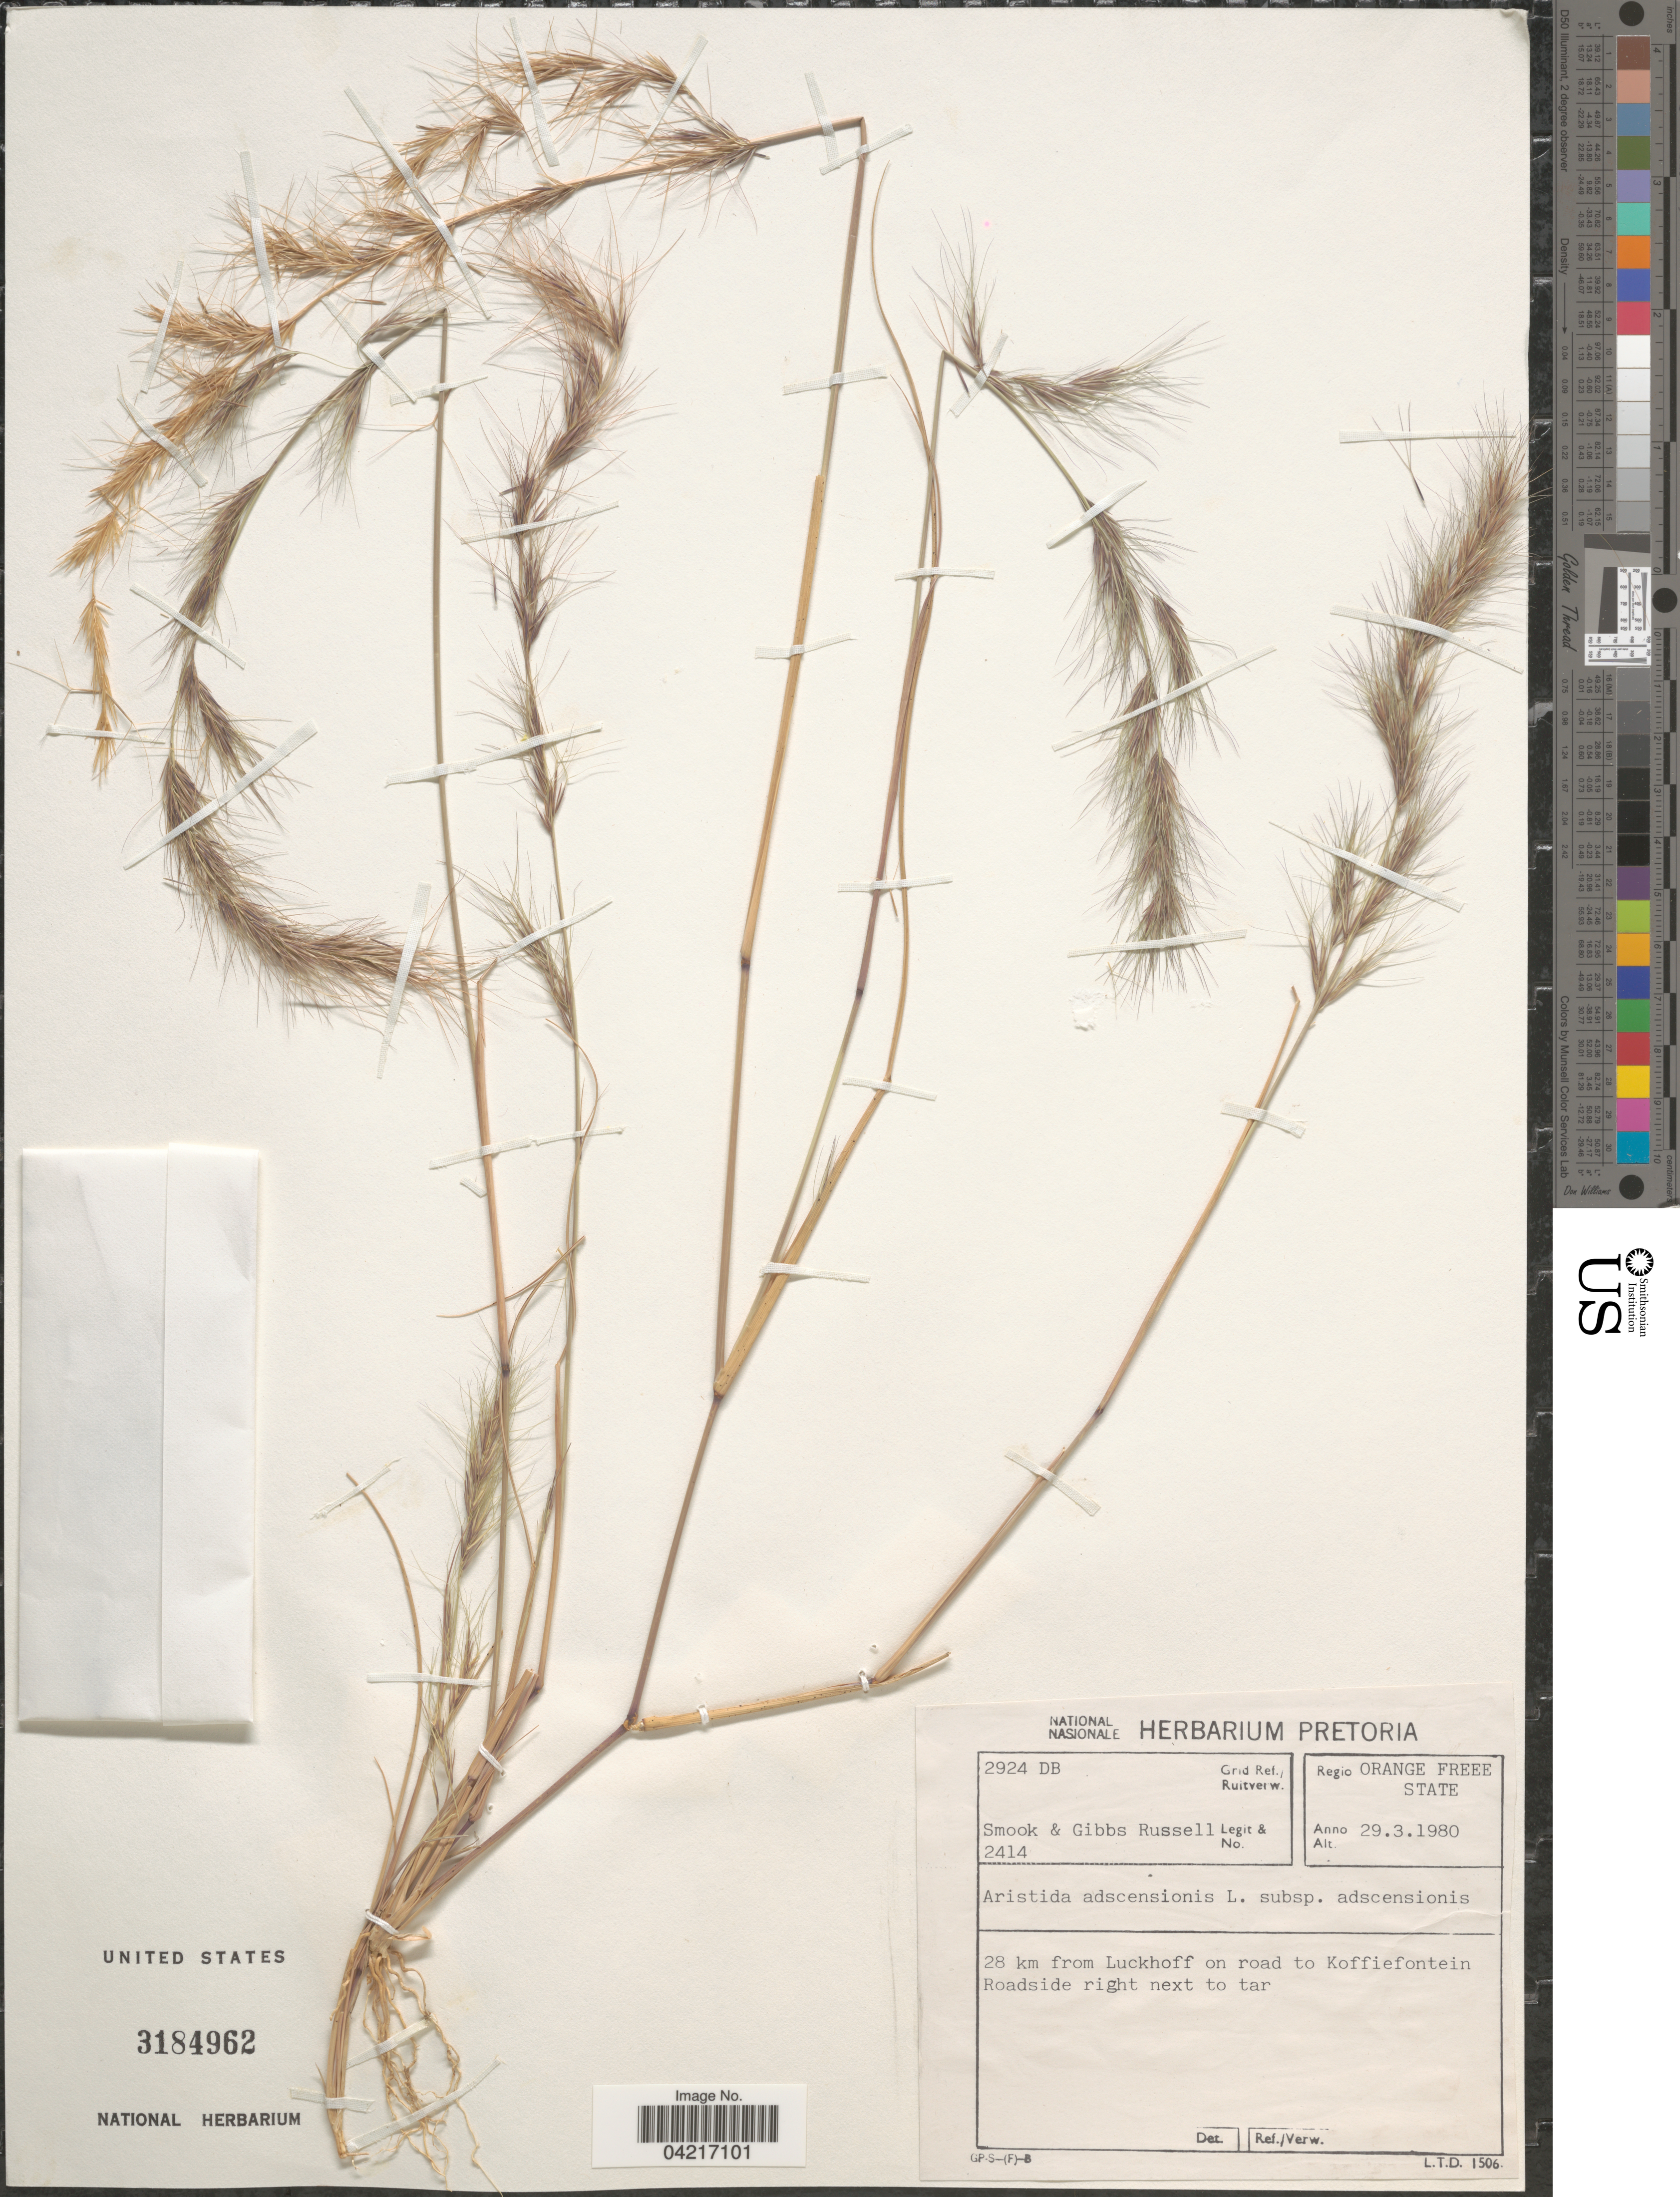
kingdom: Plantae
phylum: Tracheophyta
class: Liliopsida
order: Poales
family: Poaceae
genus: Aristida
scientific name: Aristida adscensionis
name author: L.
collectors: Smook & Gibbs-Russell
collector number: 2414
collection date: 1980-03-29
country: South Africa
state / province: Free State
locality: Grid Ref./Ruitverw. 2924 DB. Regio Orange Free State. 28 km from Luckhoff on road to Koffiefontein. Roadside right next to tar.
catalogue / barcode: US 3184962